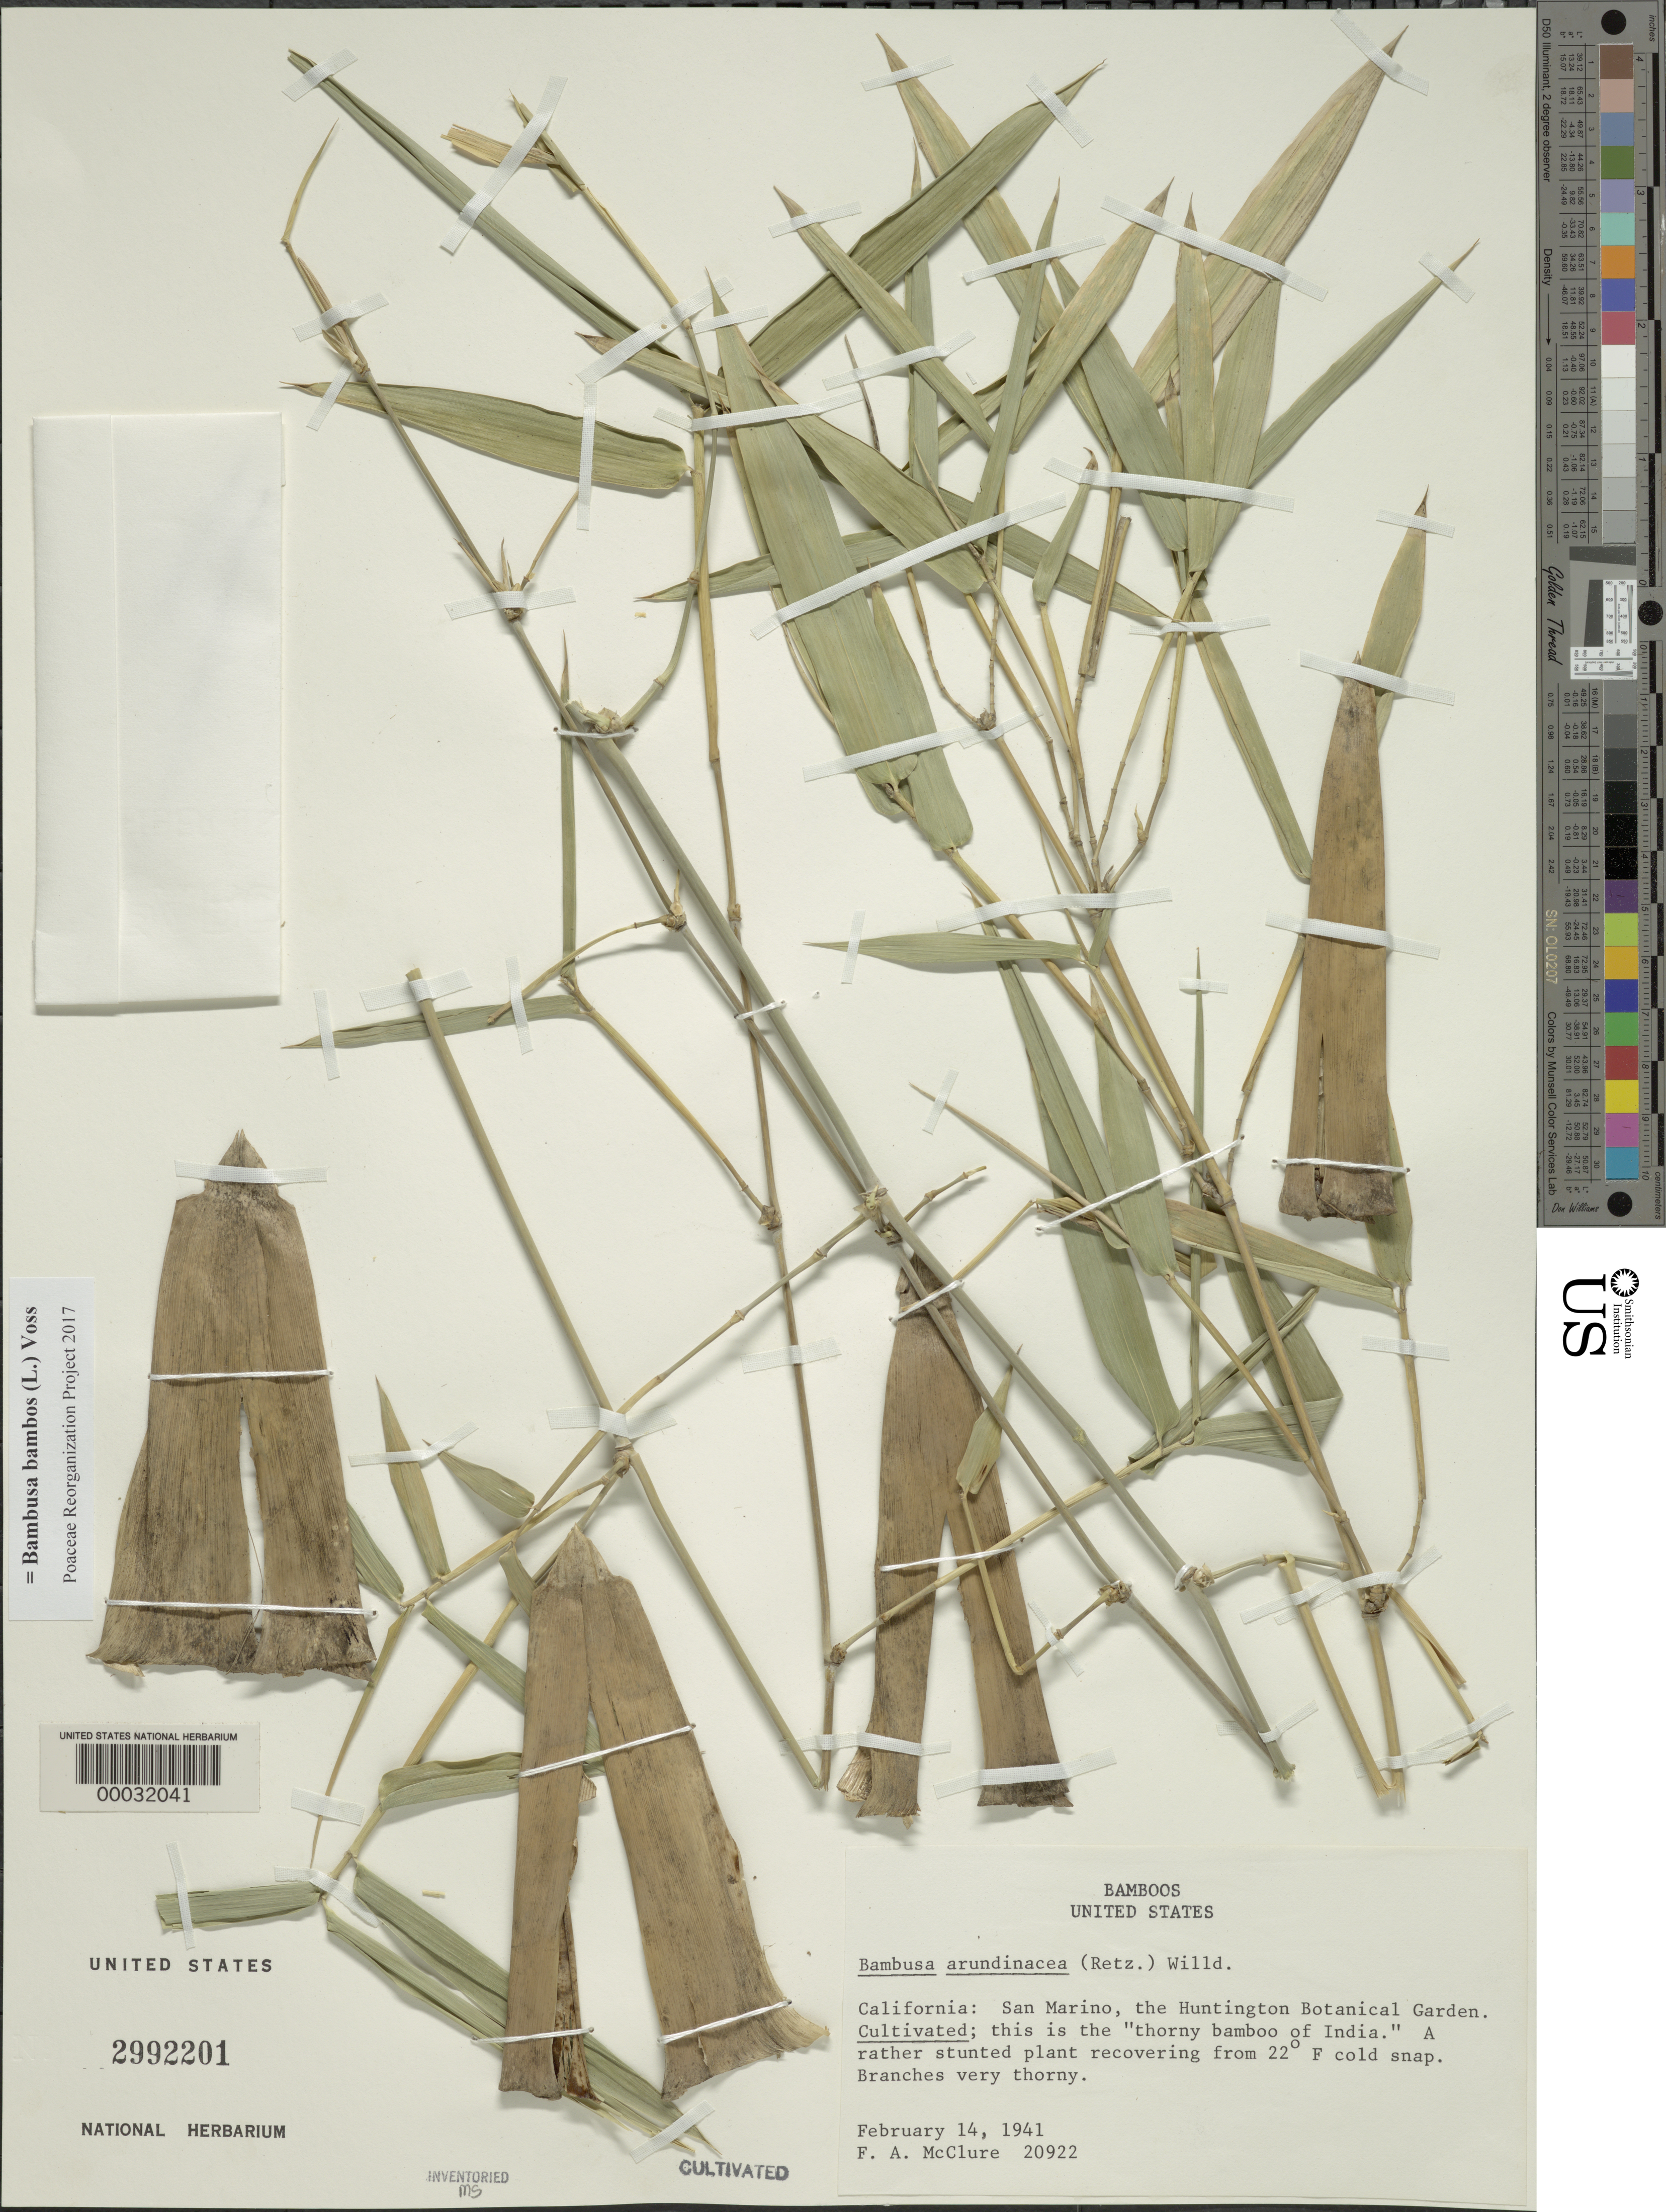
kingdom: Plantae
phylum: Tracheophyta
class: Liliopsida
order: Poales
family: Poaceae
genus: Bambusa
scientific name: Bambusa bambos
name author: (L.) Voss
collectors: F. A. McClure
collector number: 20922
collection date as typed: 14 Feb 1941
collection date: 1941-02-14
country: United States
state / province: California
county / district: Los Angeles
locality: Huntington botanical garden-san marino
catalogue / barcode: US 2992201